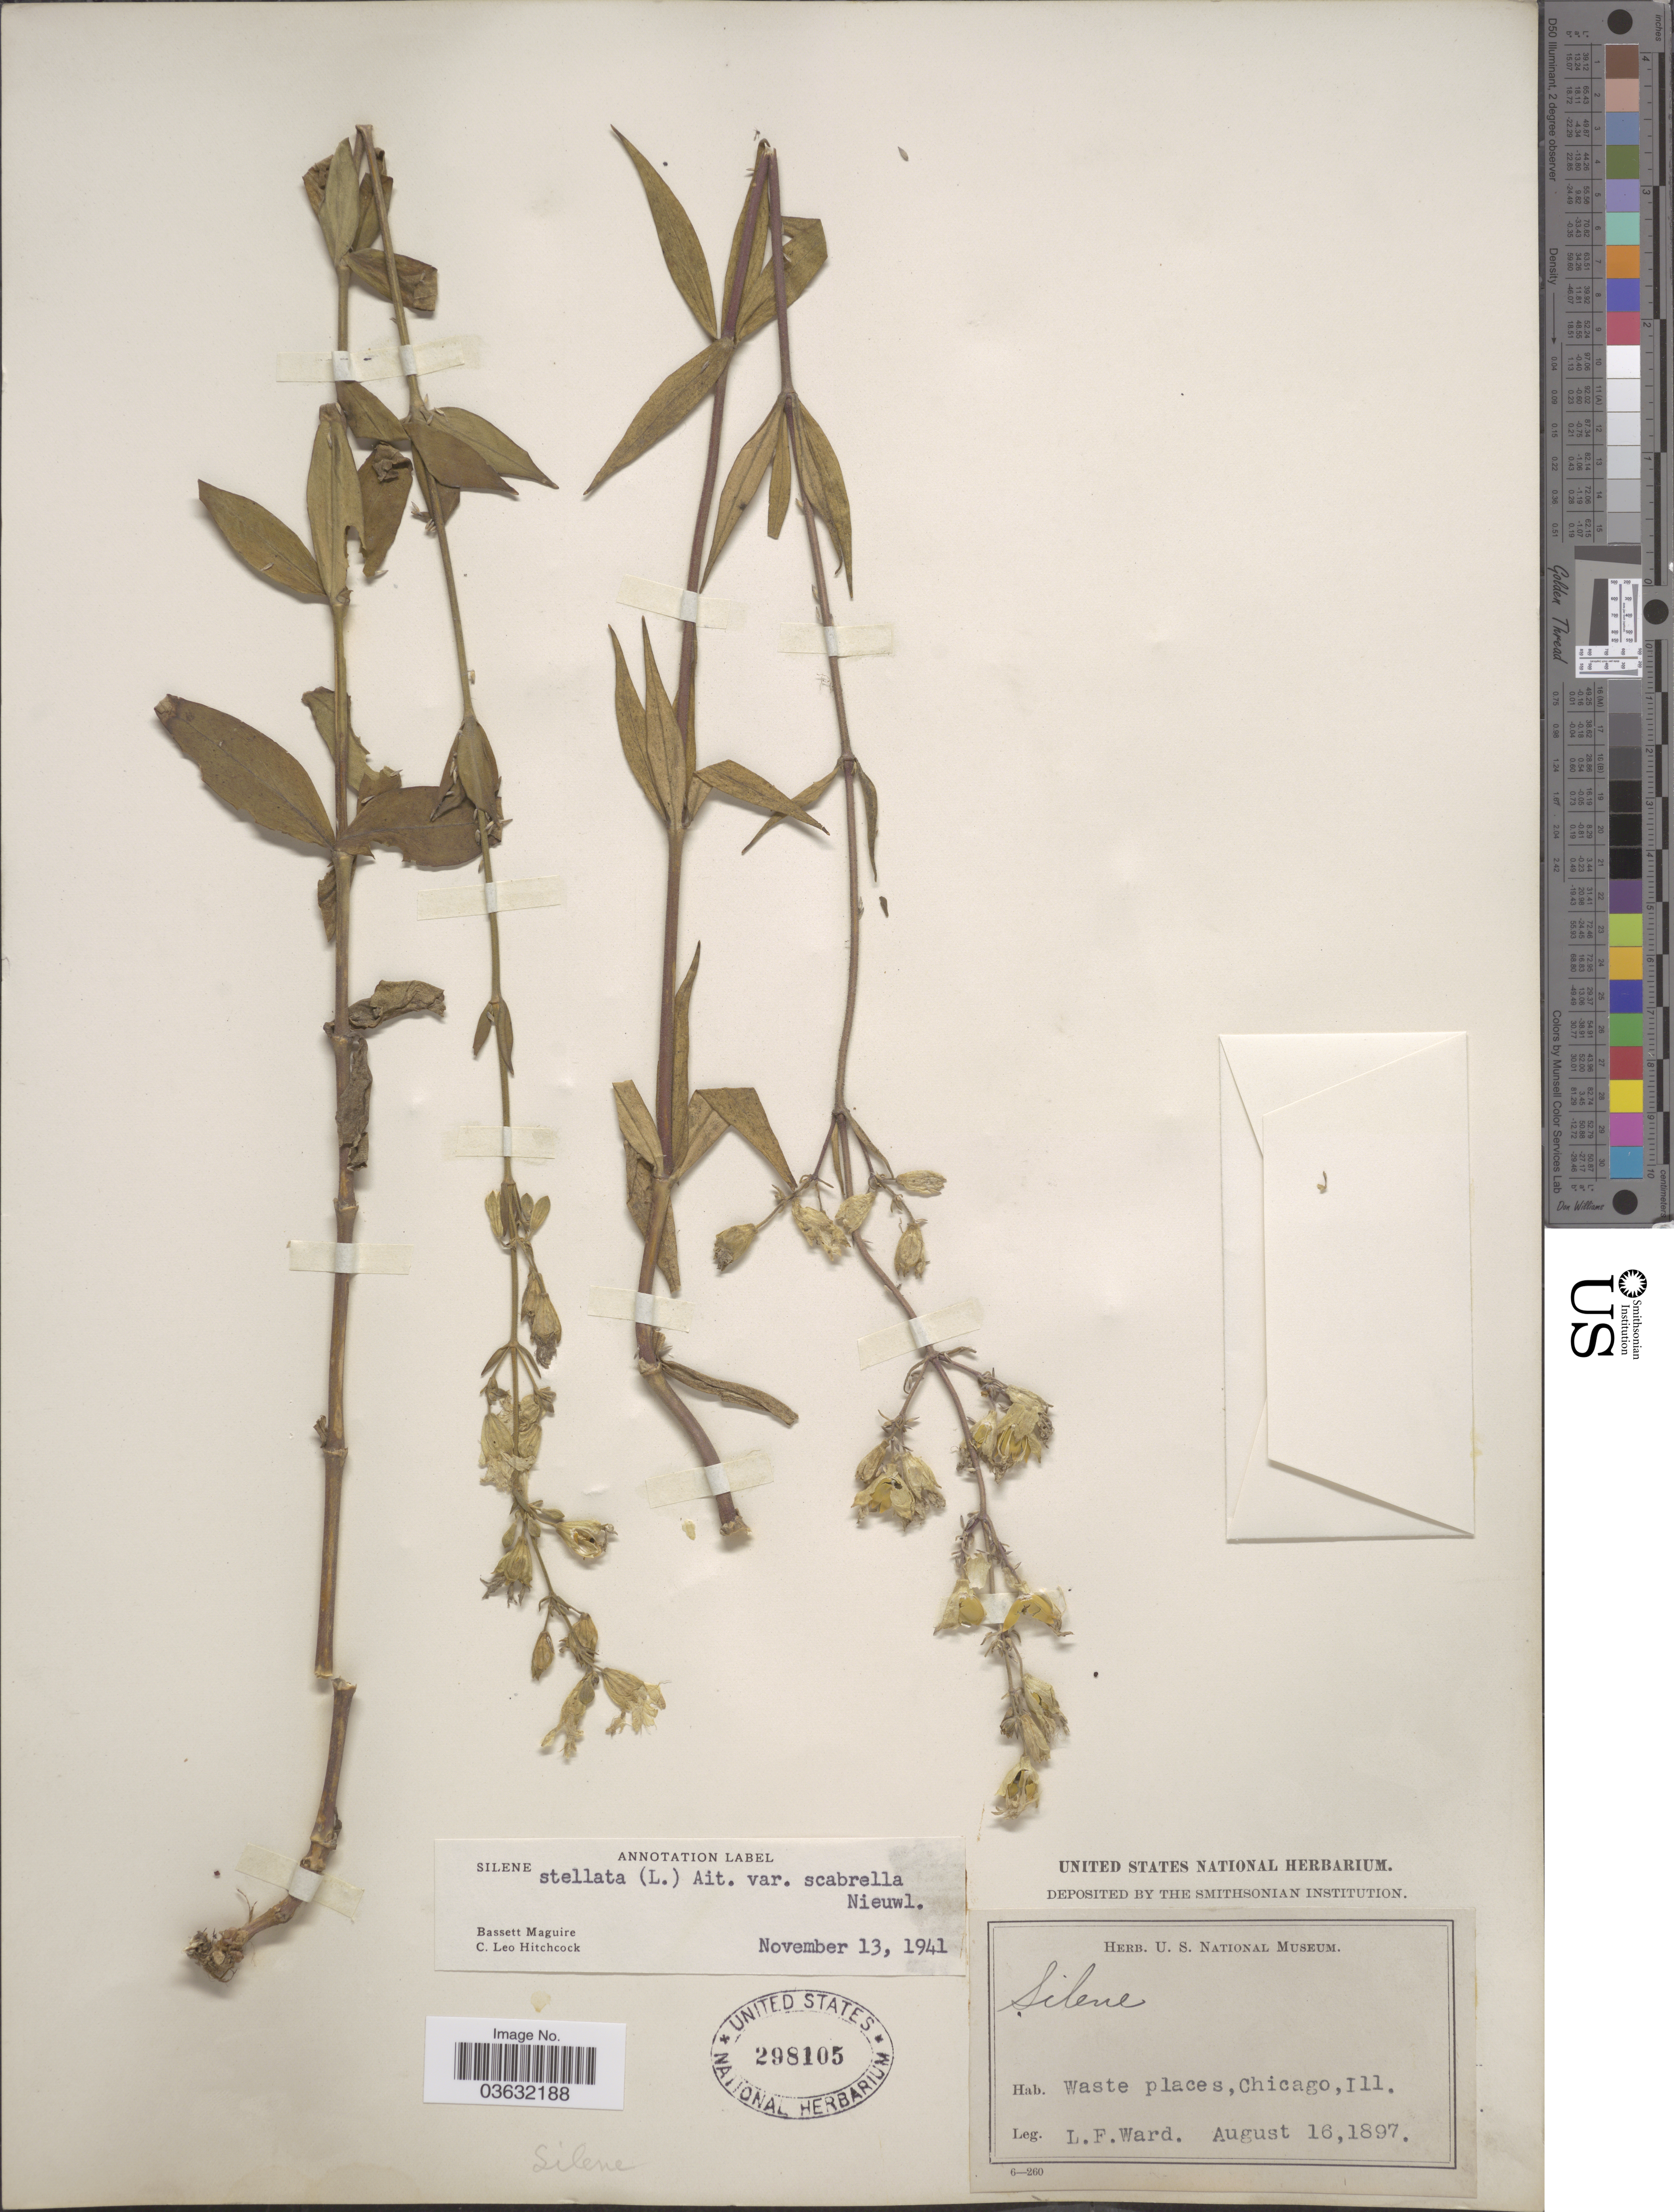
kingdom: Plantae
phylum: Tracheophyta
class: Magnoliopsida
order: Caryophyllales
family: Caryophyllaceae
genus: Silene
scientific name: Silene stellata var. scabrella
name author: (Nieuwl.) E.J. Palmer & Steyerm.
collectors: L. Ward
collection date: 1897-08-16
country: United States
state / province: Illinois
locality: Chicago.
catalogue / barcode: US 298105